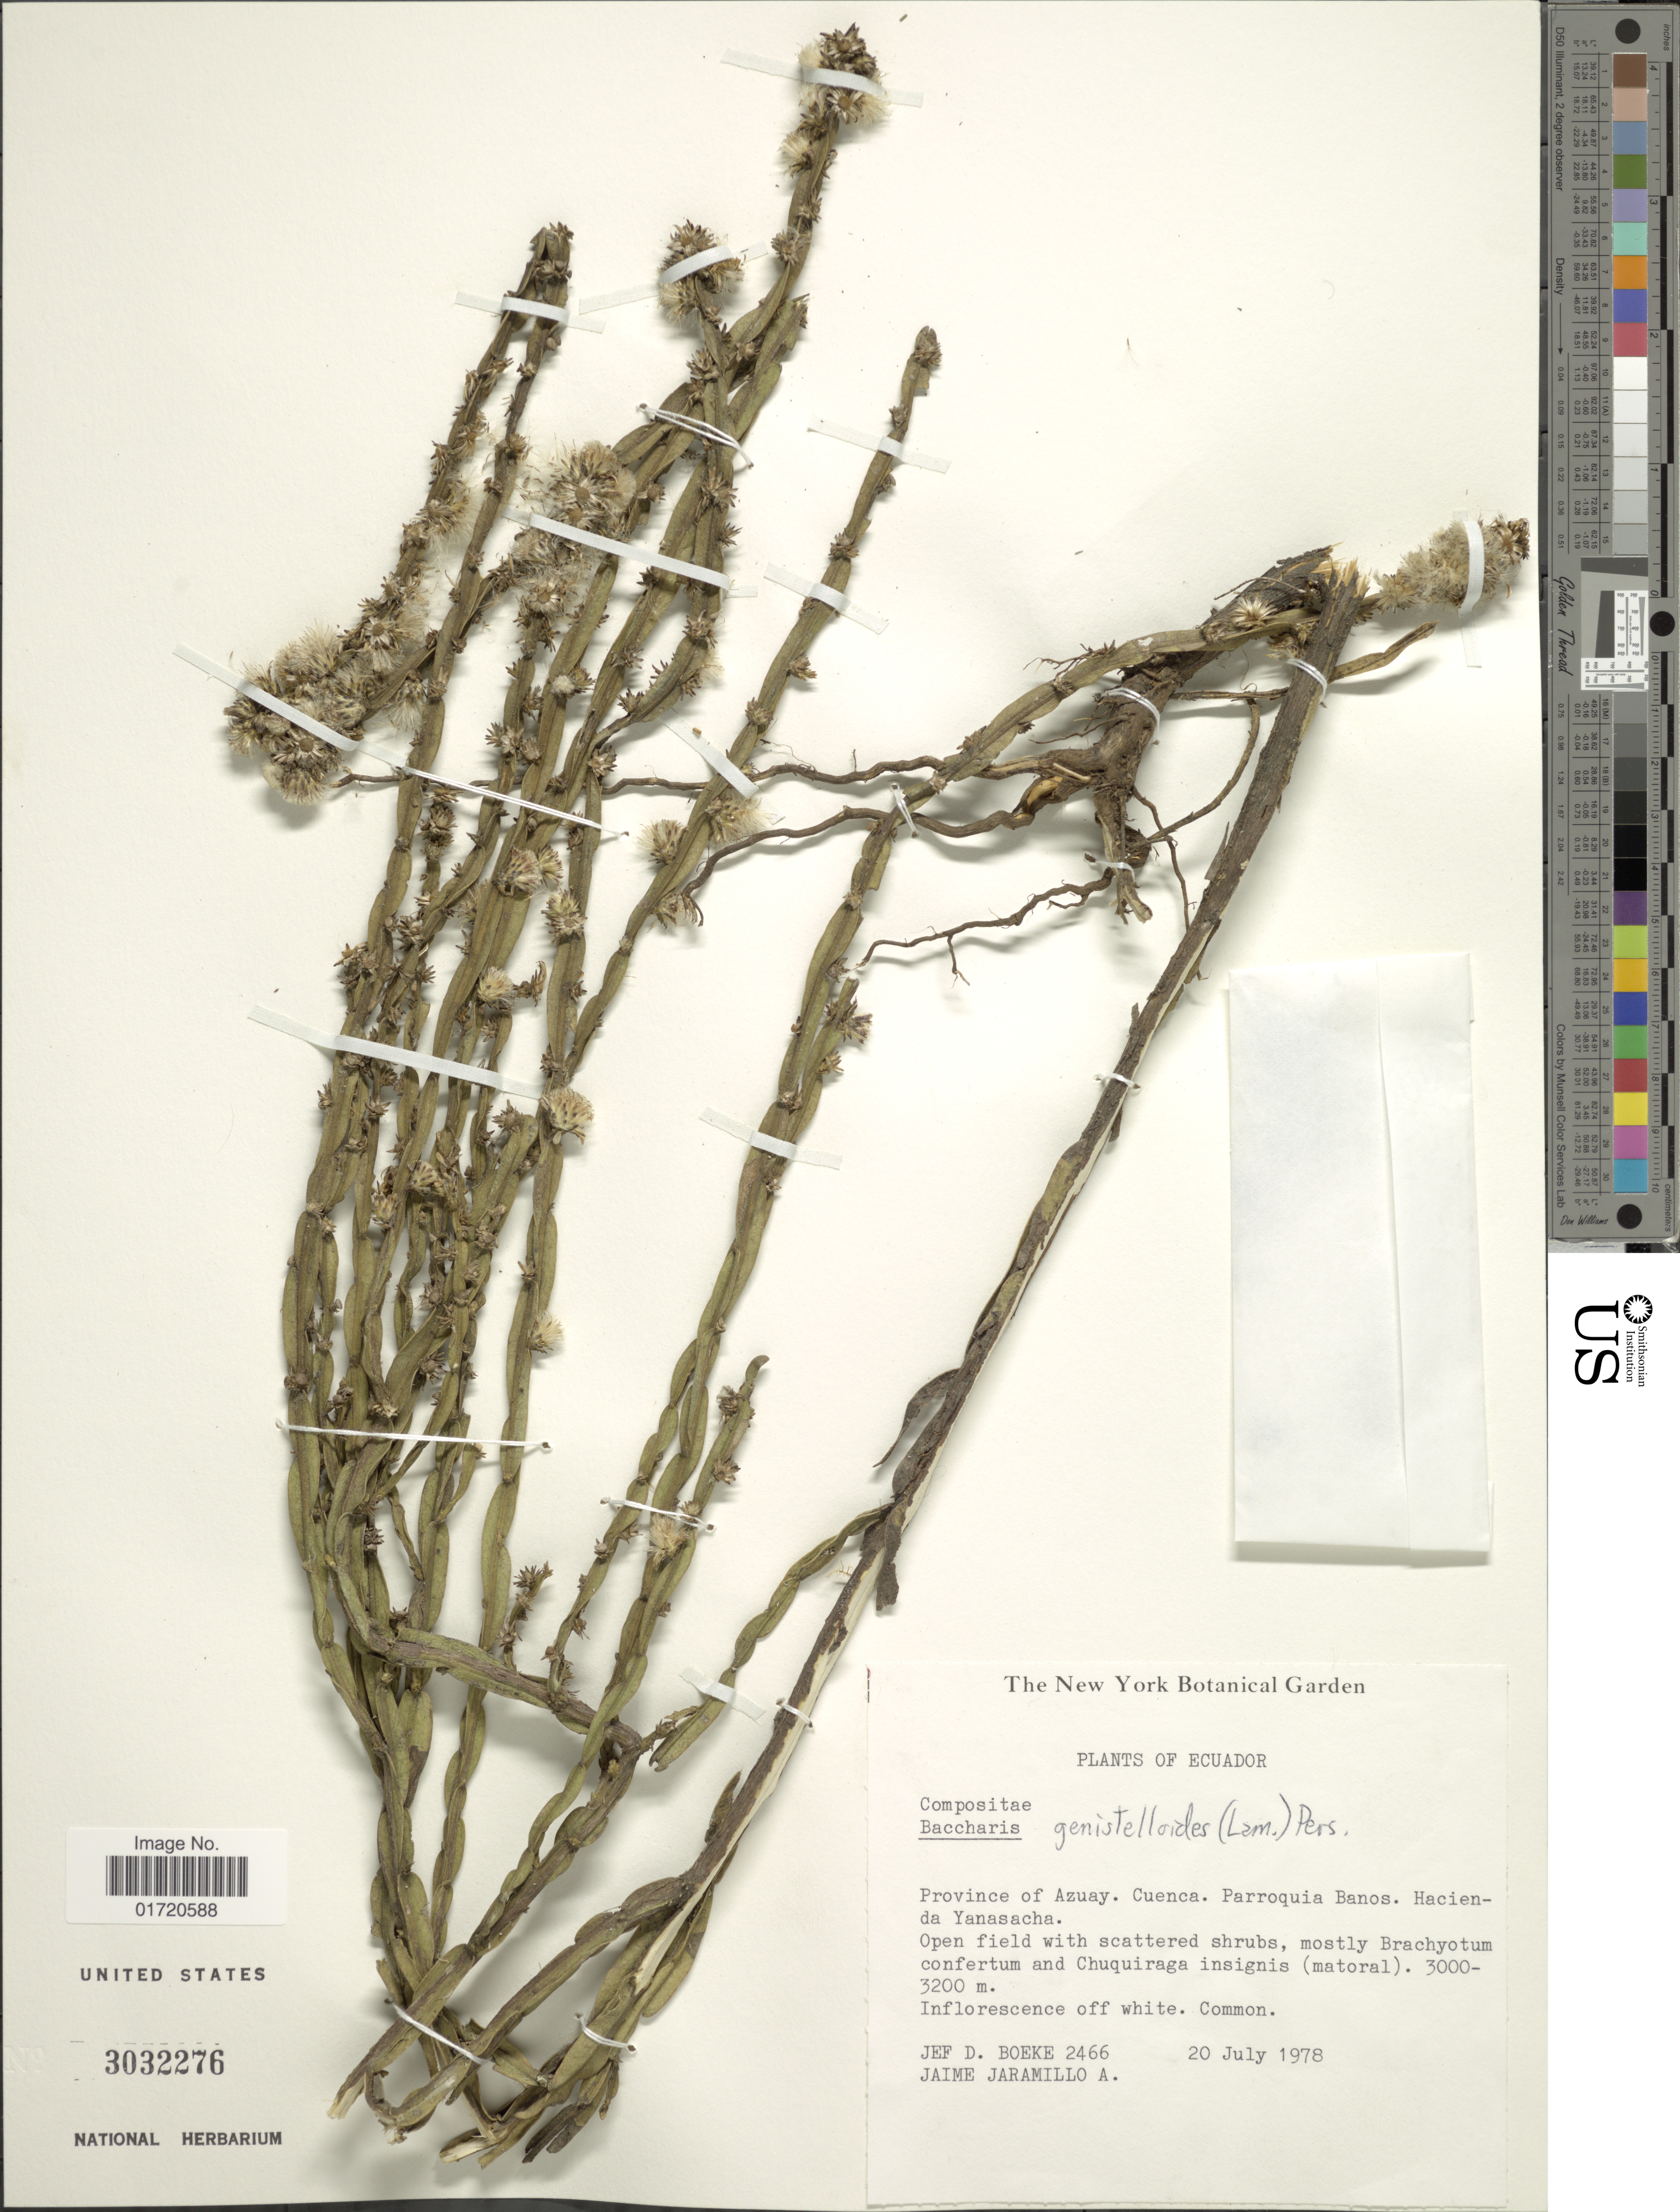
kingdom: Plantae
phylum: Tracheophyta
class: Magnoliopsida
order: Asterales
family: Asteraceae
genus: Baccharis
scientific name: Baccharis genistelloides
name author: (Lam.) Pers.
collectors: J. D. Boeke & J. L. Jaramillo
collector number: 2466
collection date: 1978-07-20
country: Ecuador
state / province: Azuay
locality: Cuenca. parroquia banos. Hacienda Yanasacha.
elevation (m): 3000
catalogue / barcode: US 3032276